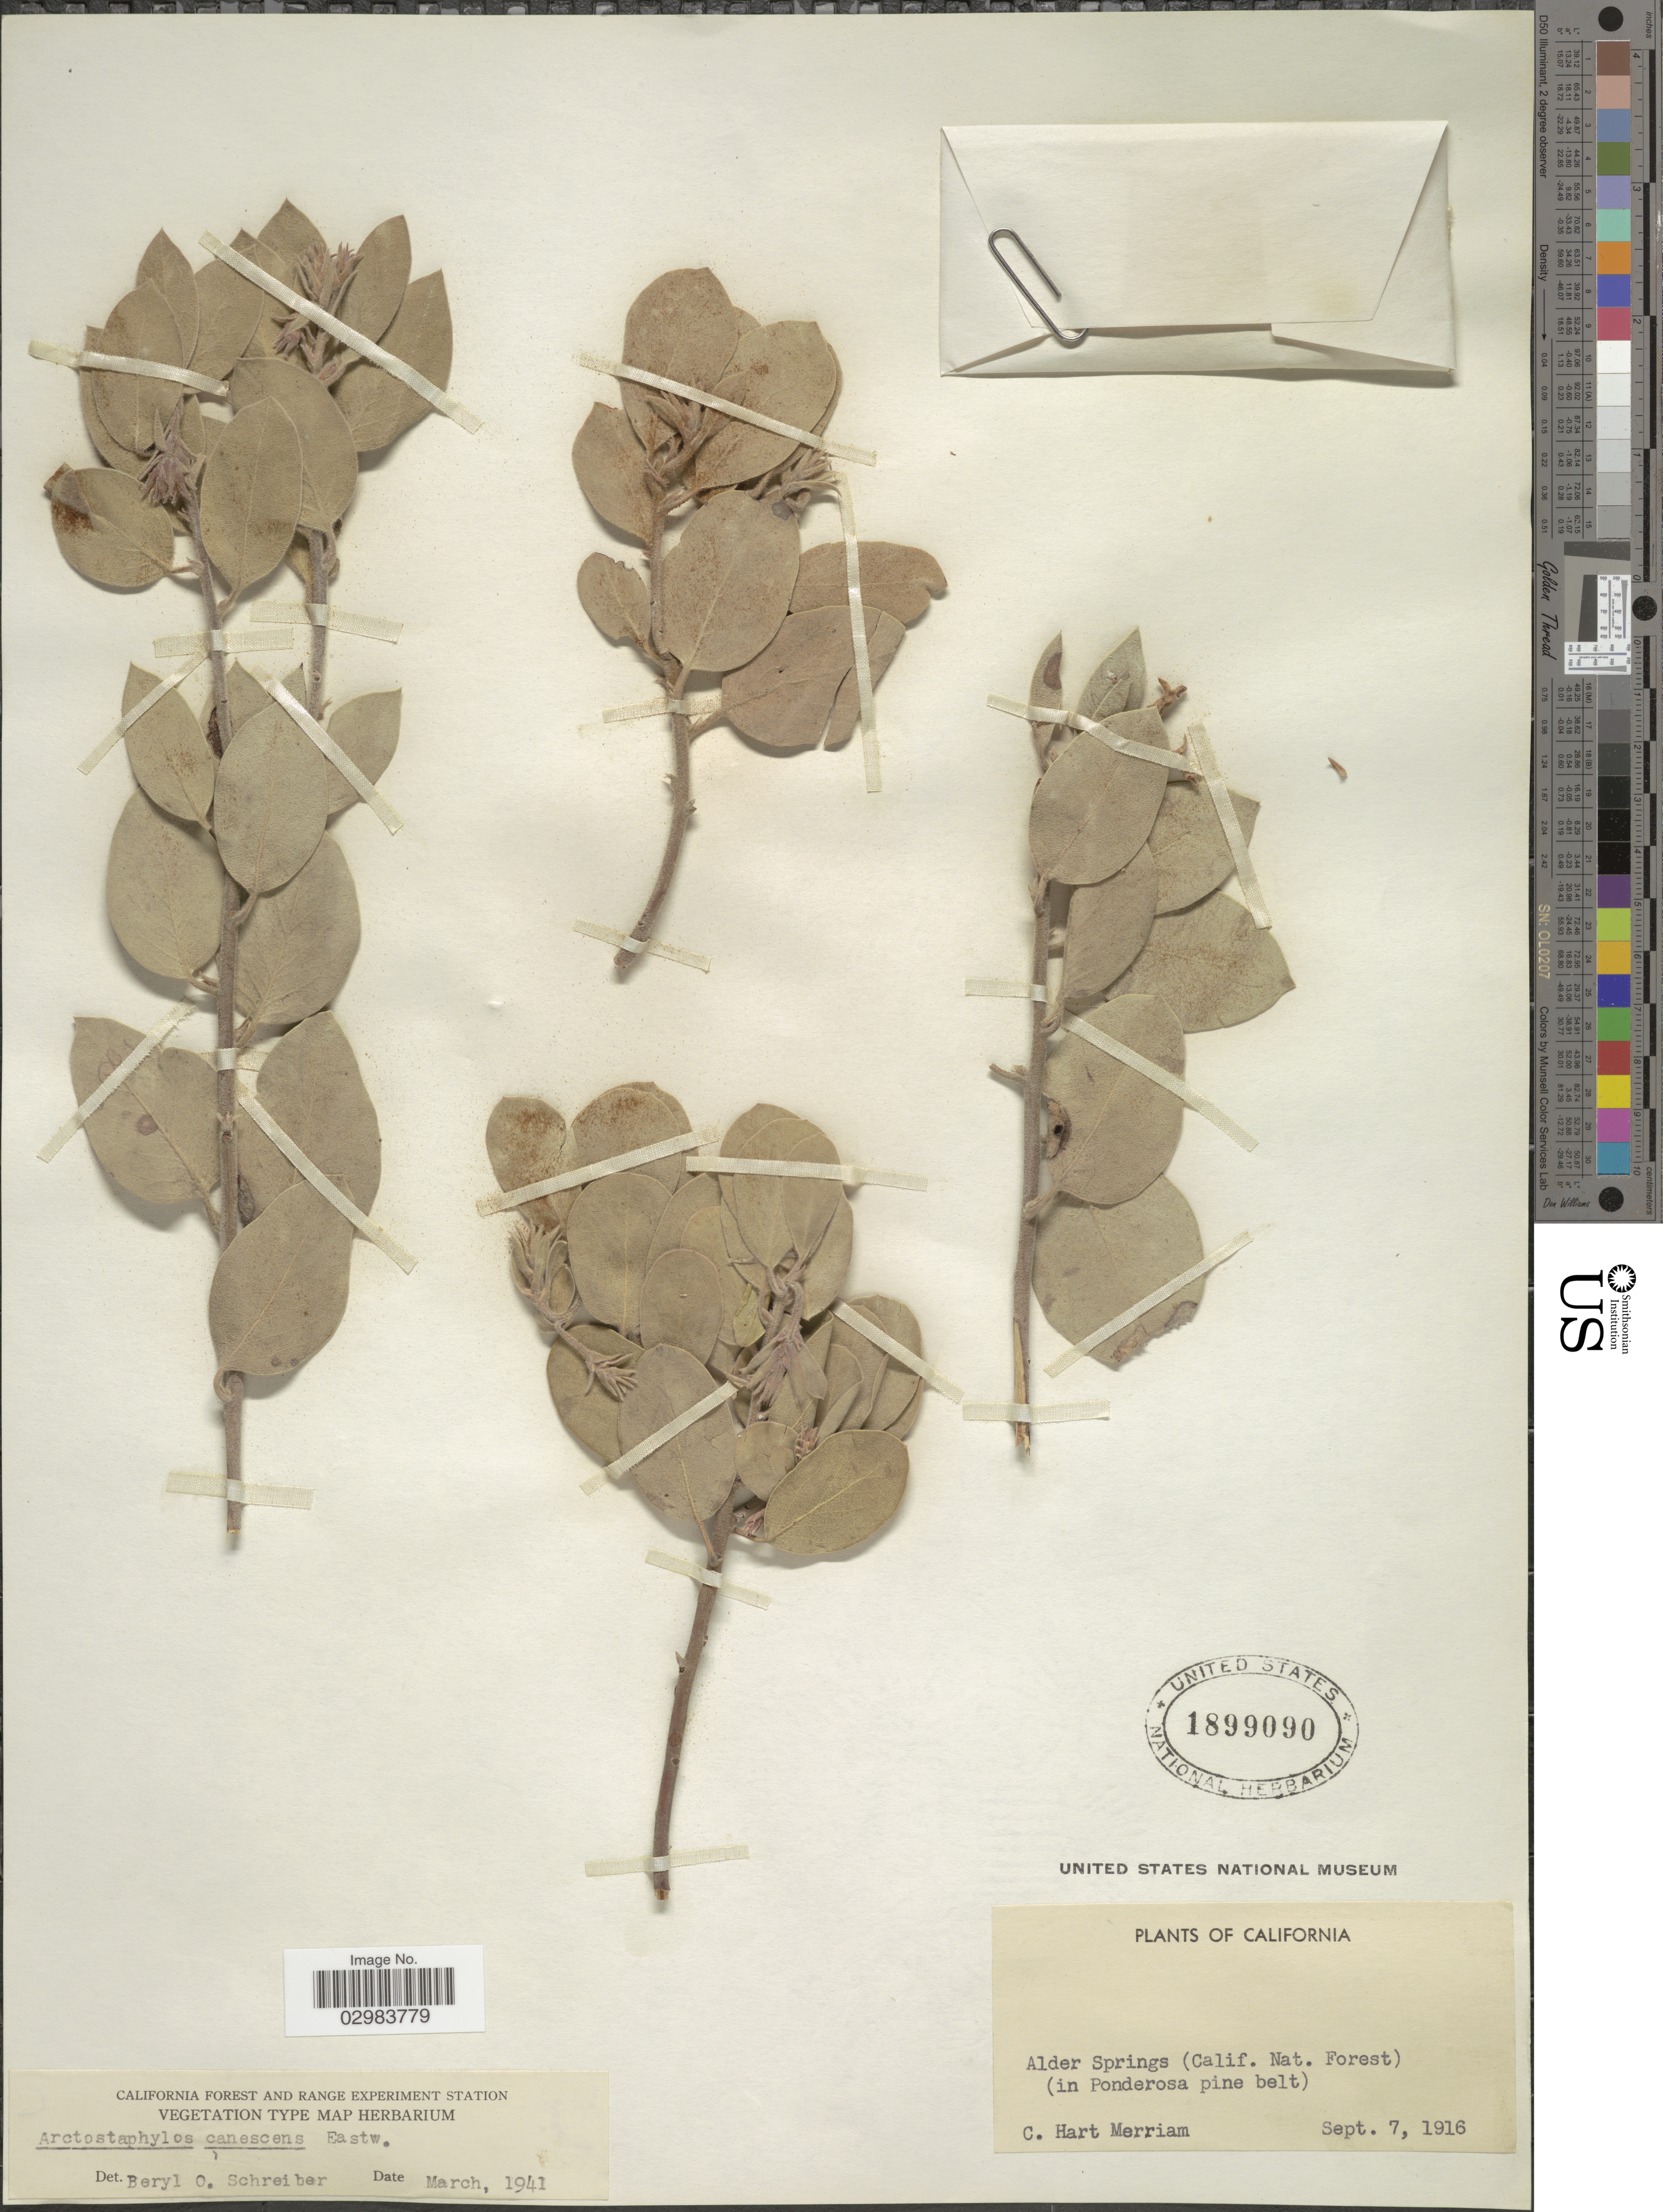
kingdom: Plantae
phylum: Tracheophyta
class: Magnoliopsida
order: Ericales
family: Ericaceae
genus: Arctostaphylos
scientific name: Arctostaphylos canescens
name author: Eastw.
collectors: C. Merriam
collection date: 1916-09-07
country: United States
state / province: California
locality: Alder Springs (Calif. Nat. Forest) (in Ponderosa pine belt)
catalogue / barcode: US 1899090